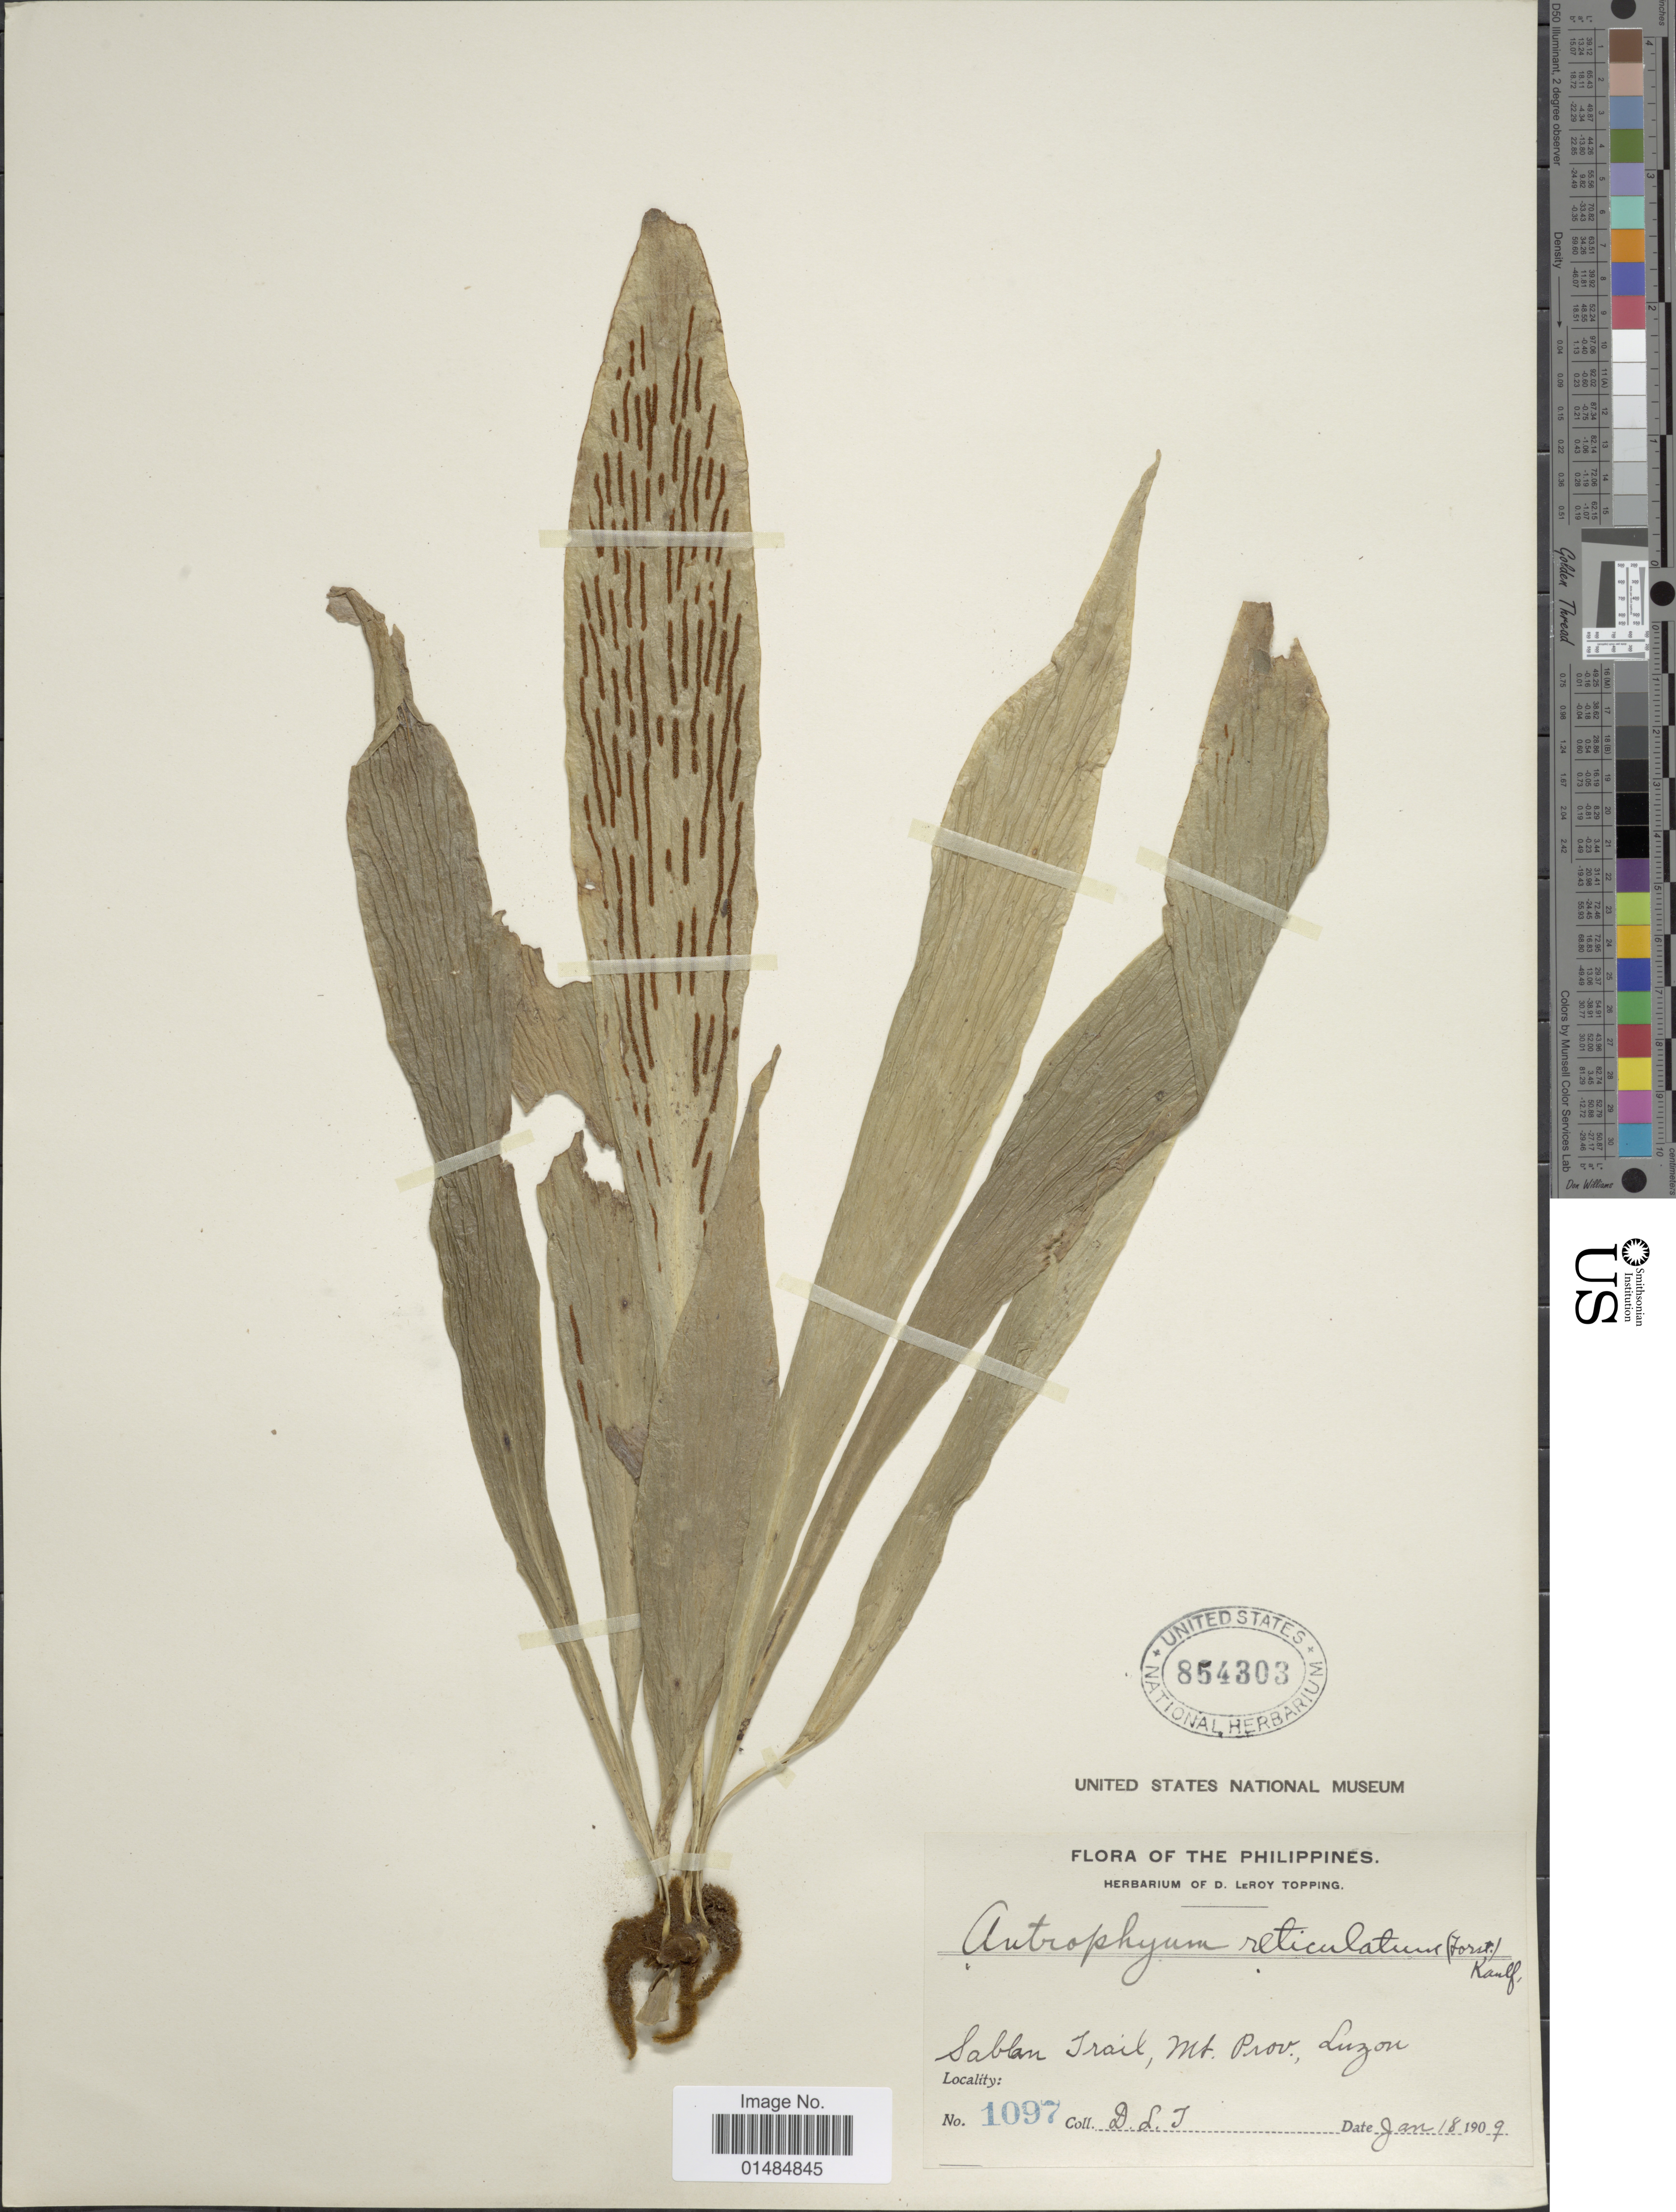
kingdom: Plantae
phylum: Tracheophyta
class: Polypodiopsida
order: Polypodiales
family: Pteridaceae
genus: Antrophyum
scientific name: Antrophyum reticulatum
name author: (G. Forst.) Kaulf.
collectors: D. L. Topping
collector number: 1097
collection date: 1909-01-18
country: Philippines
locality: Sablan Trait, Mt. Prov., Luzon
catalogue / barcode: US 854303